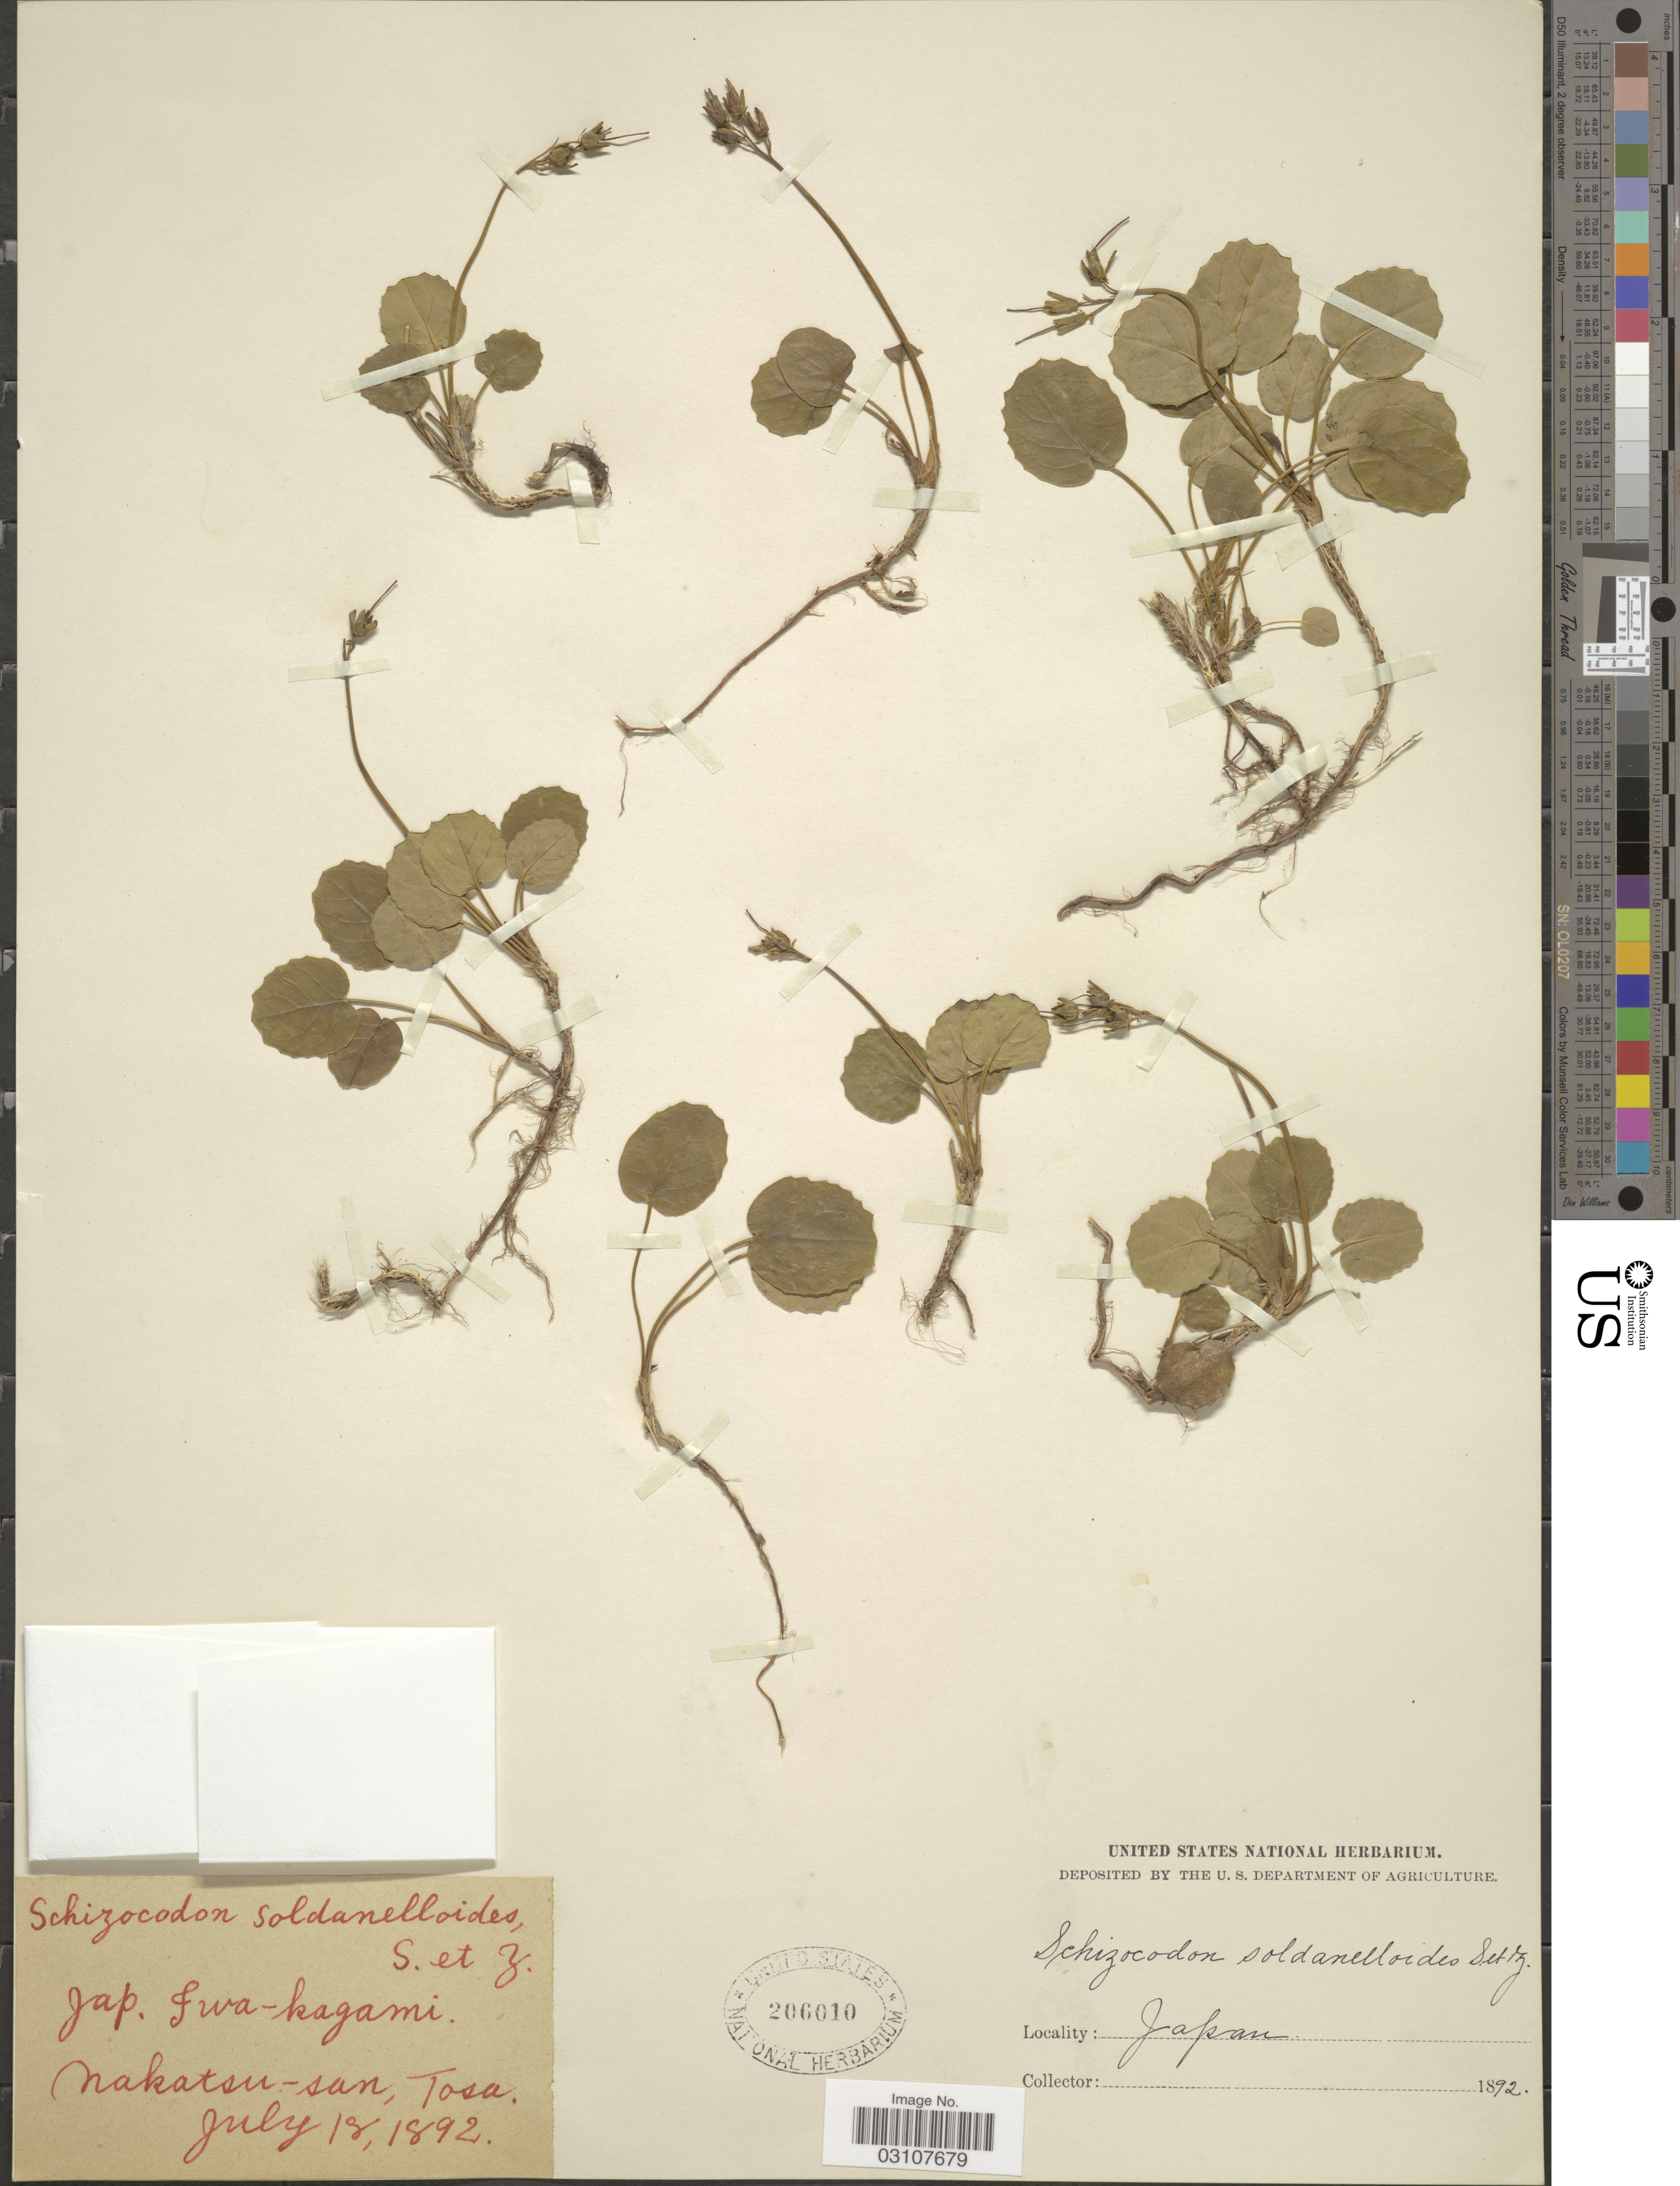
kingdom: Plantae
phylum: Tracheophyta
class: Magnoliopsida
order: Ericales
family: Diapensiaceae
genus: Shortia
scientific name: Shortia soldanelloides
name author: (Siebold & Zucc.) Makino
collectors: ex herb. United States National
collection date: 1892-07-18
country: Japan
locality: Nakatsu-san, Tosa.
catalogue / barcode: US 206010